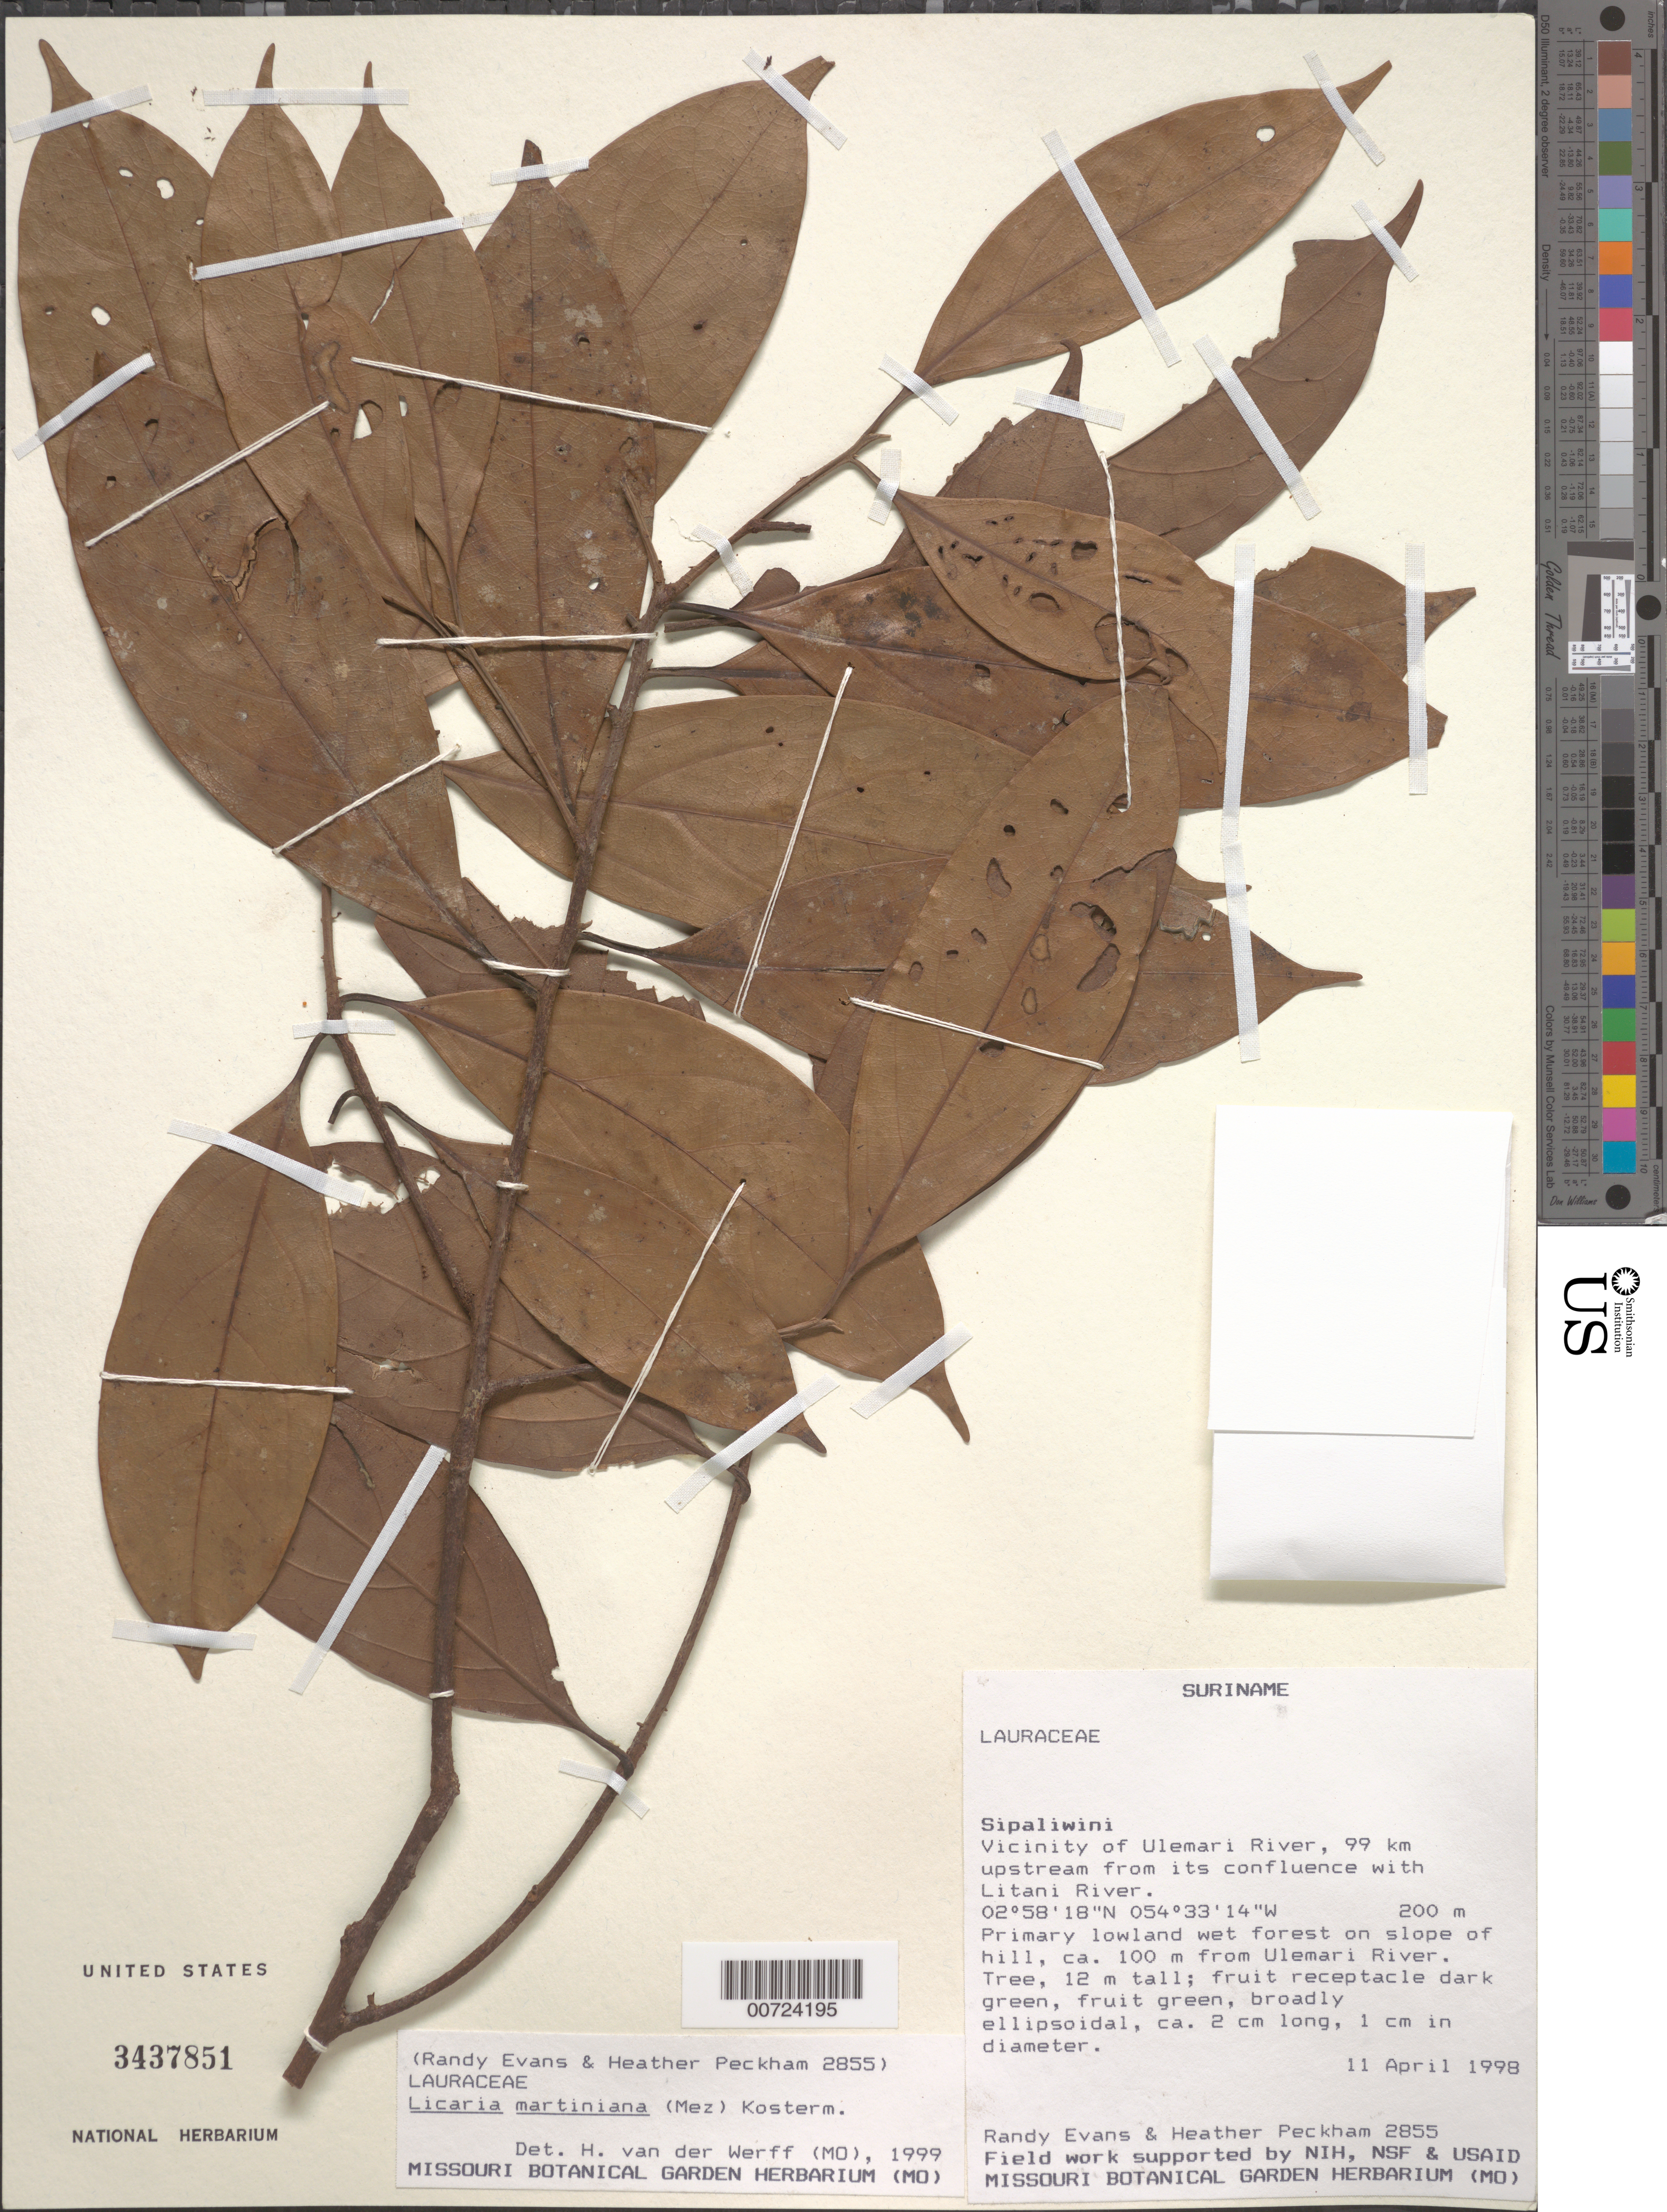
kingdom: Plantae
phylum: Tracheophyta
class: Magnoliopsida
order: Laurales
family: Lauraceae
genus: Licaria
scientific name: Licaria martiniana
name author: (Mez) Kosterm.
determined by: van der Werff, H., (MO), Missouri Botanical Garden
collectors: R. Evans & H. Peckham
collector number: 2855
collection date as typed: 11-Apr-98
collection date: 1998-04-11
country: Suriname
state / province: Sipaliwini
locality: Ulemari R., ca. 99 km upstream from confl. with Litani R.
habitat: Primary lowland wet forest on slope of hill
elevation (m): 200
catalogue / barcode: US 3437851